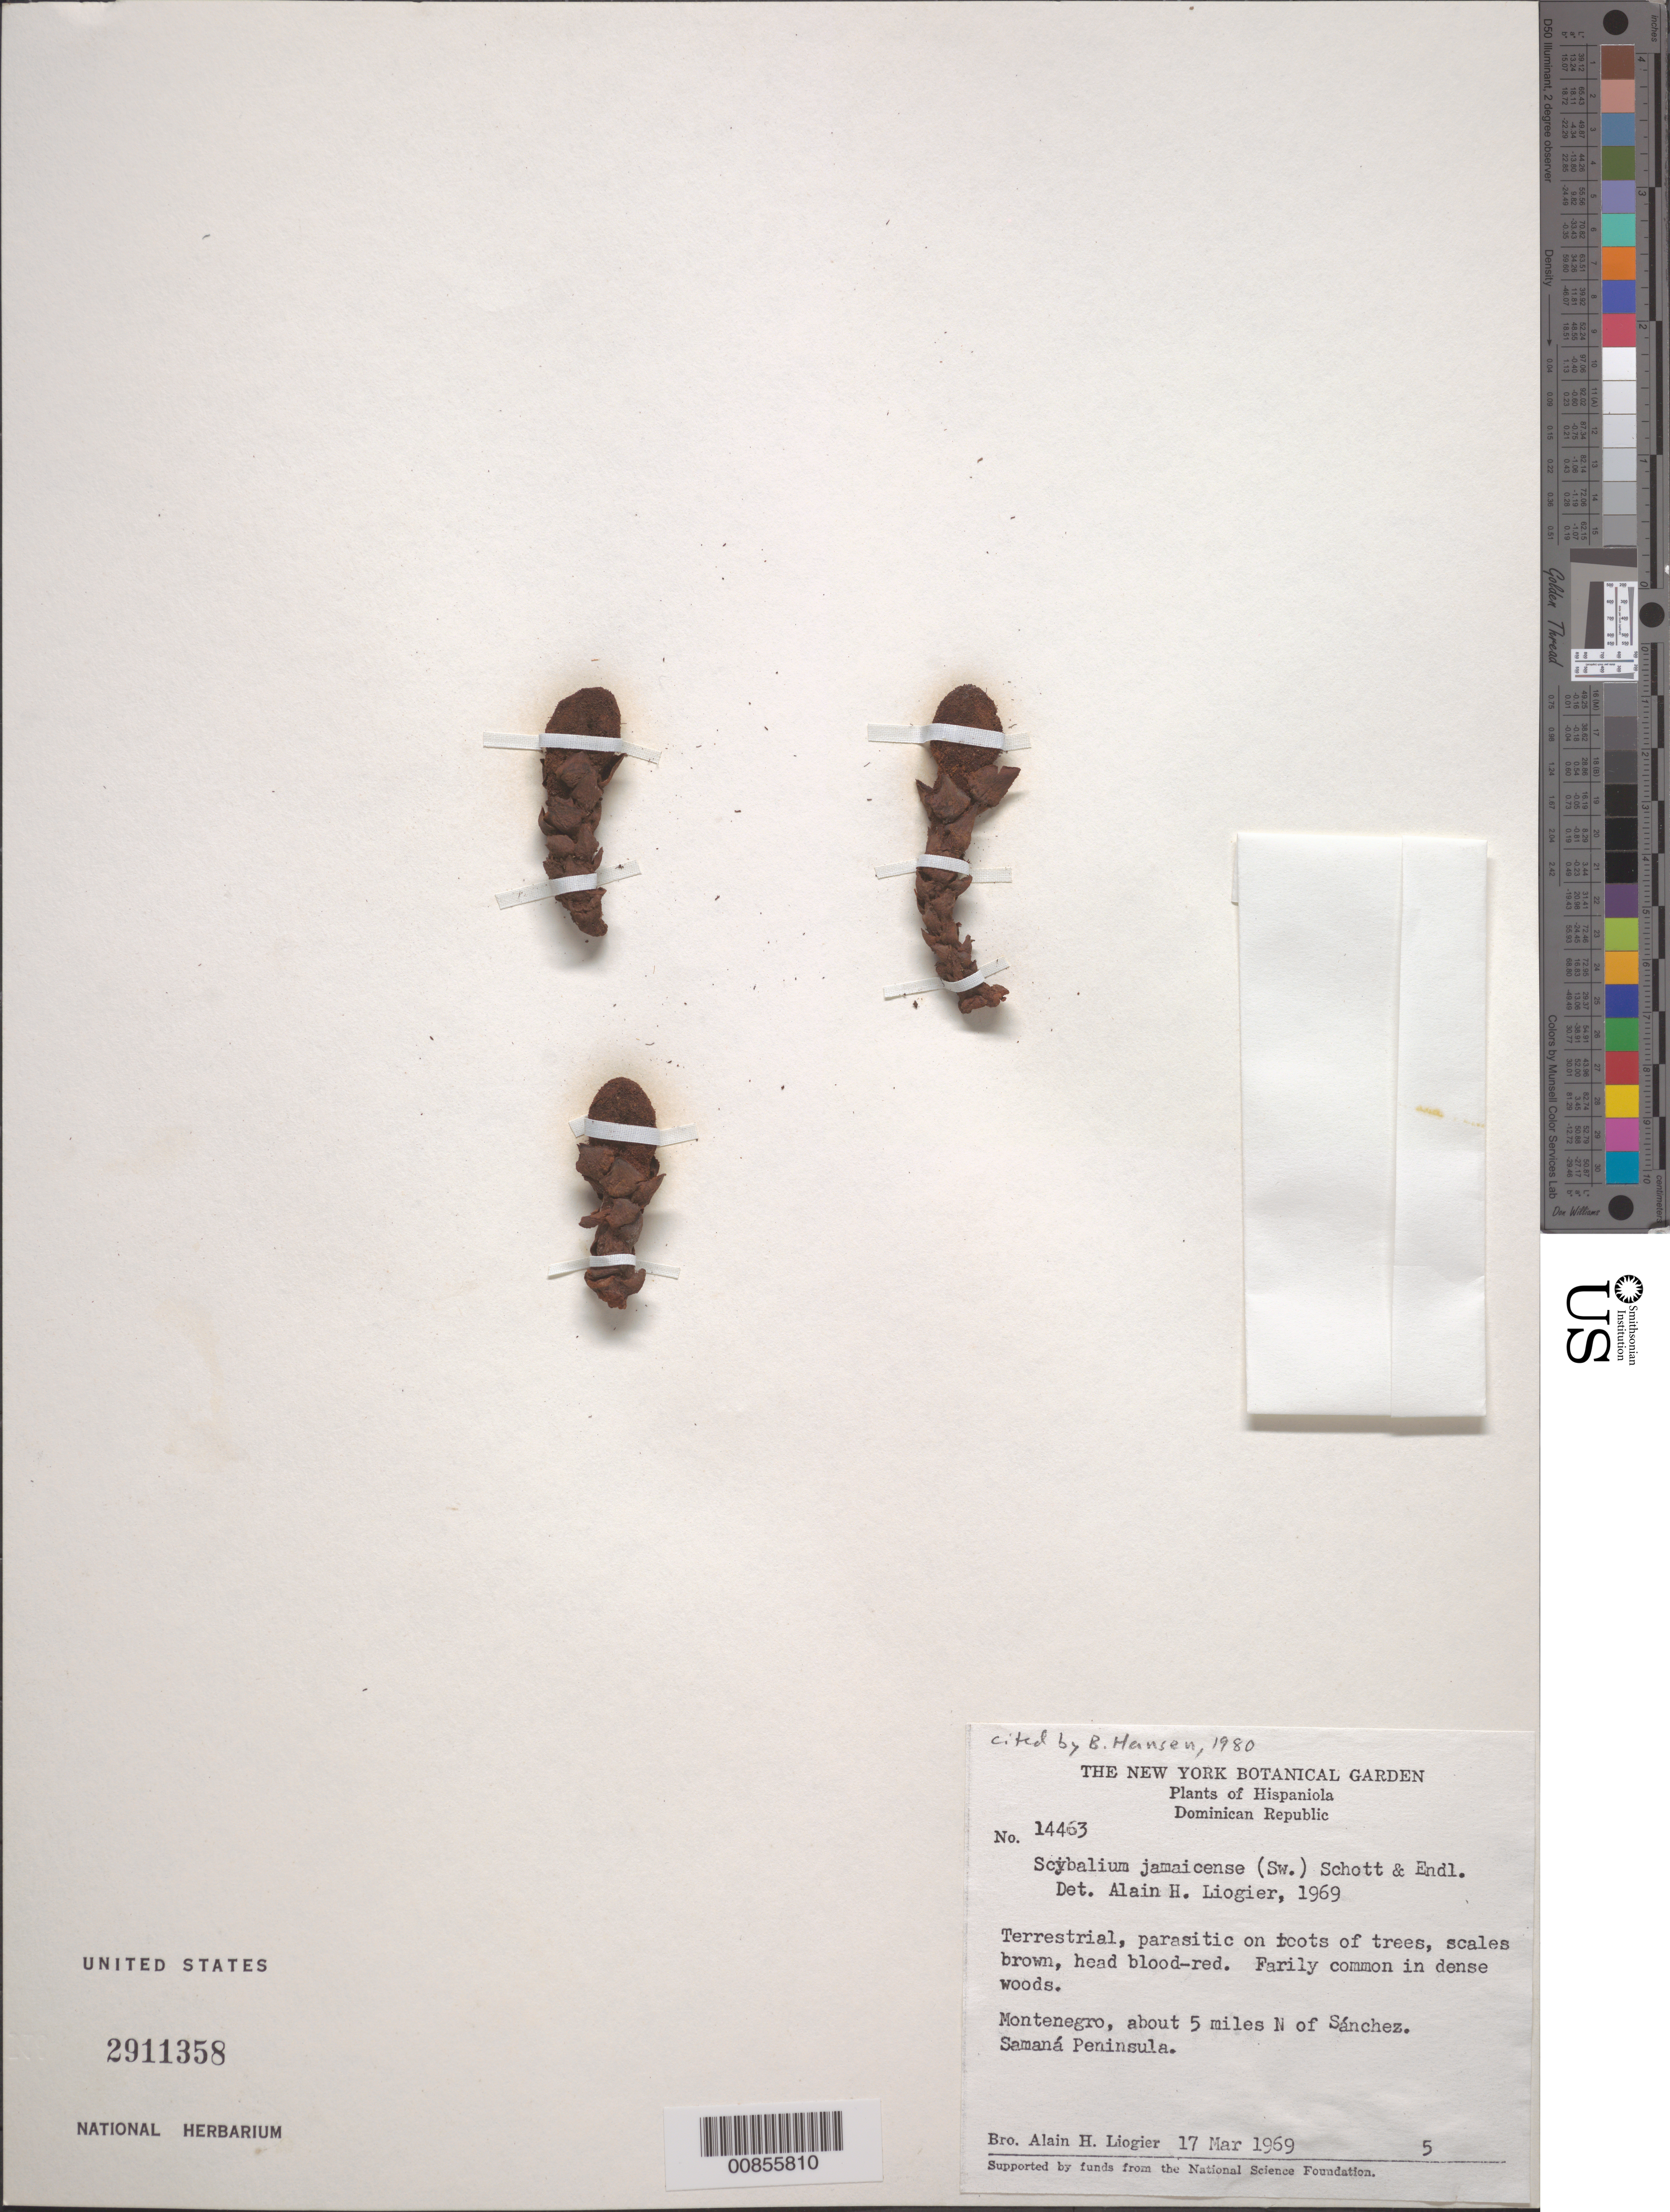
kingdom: Plantae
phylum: Tracheophyta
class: Magnoliopsida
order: Santalales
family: Balanophoraceae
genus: Scybalium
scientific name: Scybalium jamaicense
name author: (Sw.) Schott & Endl.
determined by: Liogier, Alain H.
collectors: A. H. Liogier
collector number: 14463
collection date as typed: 17 Mar 1969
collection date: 1969-03-17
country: Dominican Republic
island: Hispaniola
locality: Montenegro, about 5 miles N of Sánchez. Samaná Península.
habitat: On roots of trees. Fairly common in dense woods.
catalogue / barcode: US 2911358